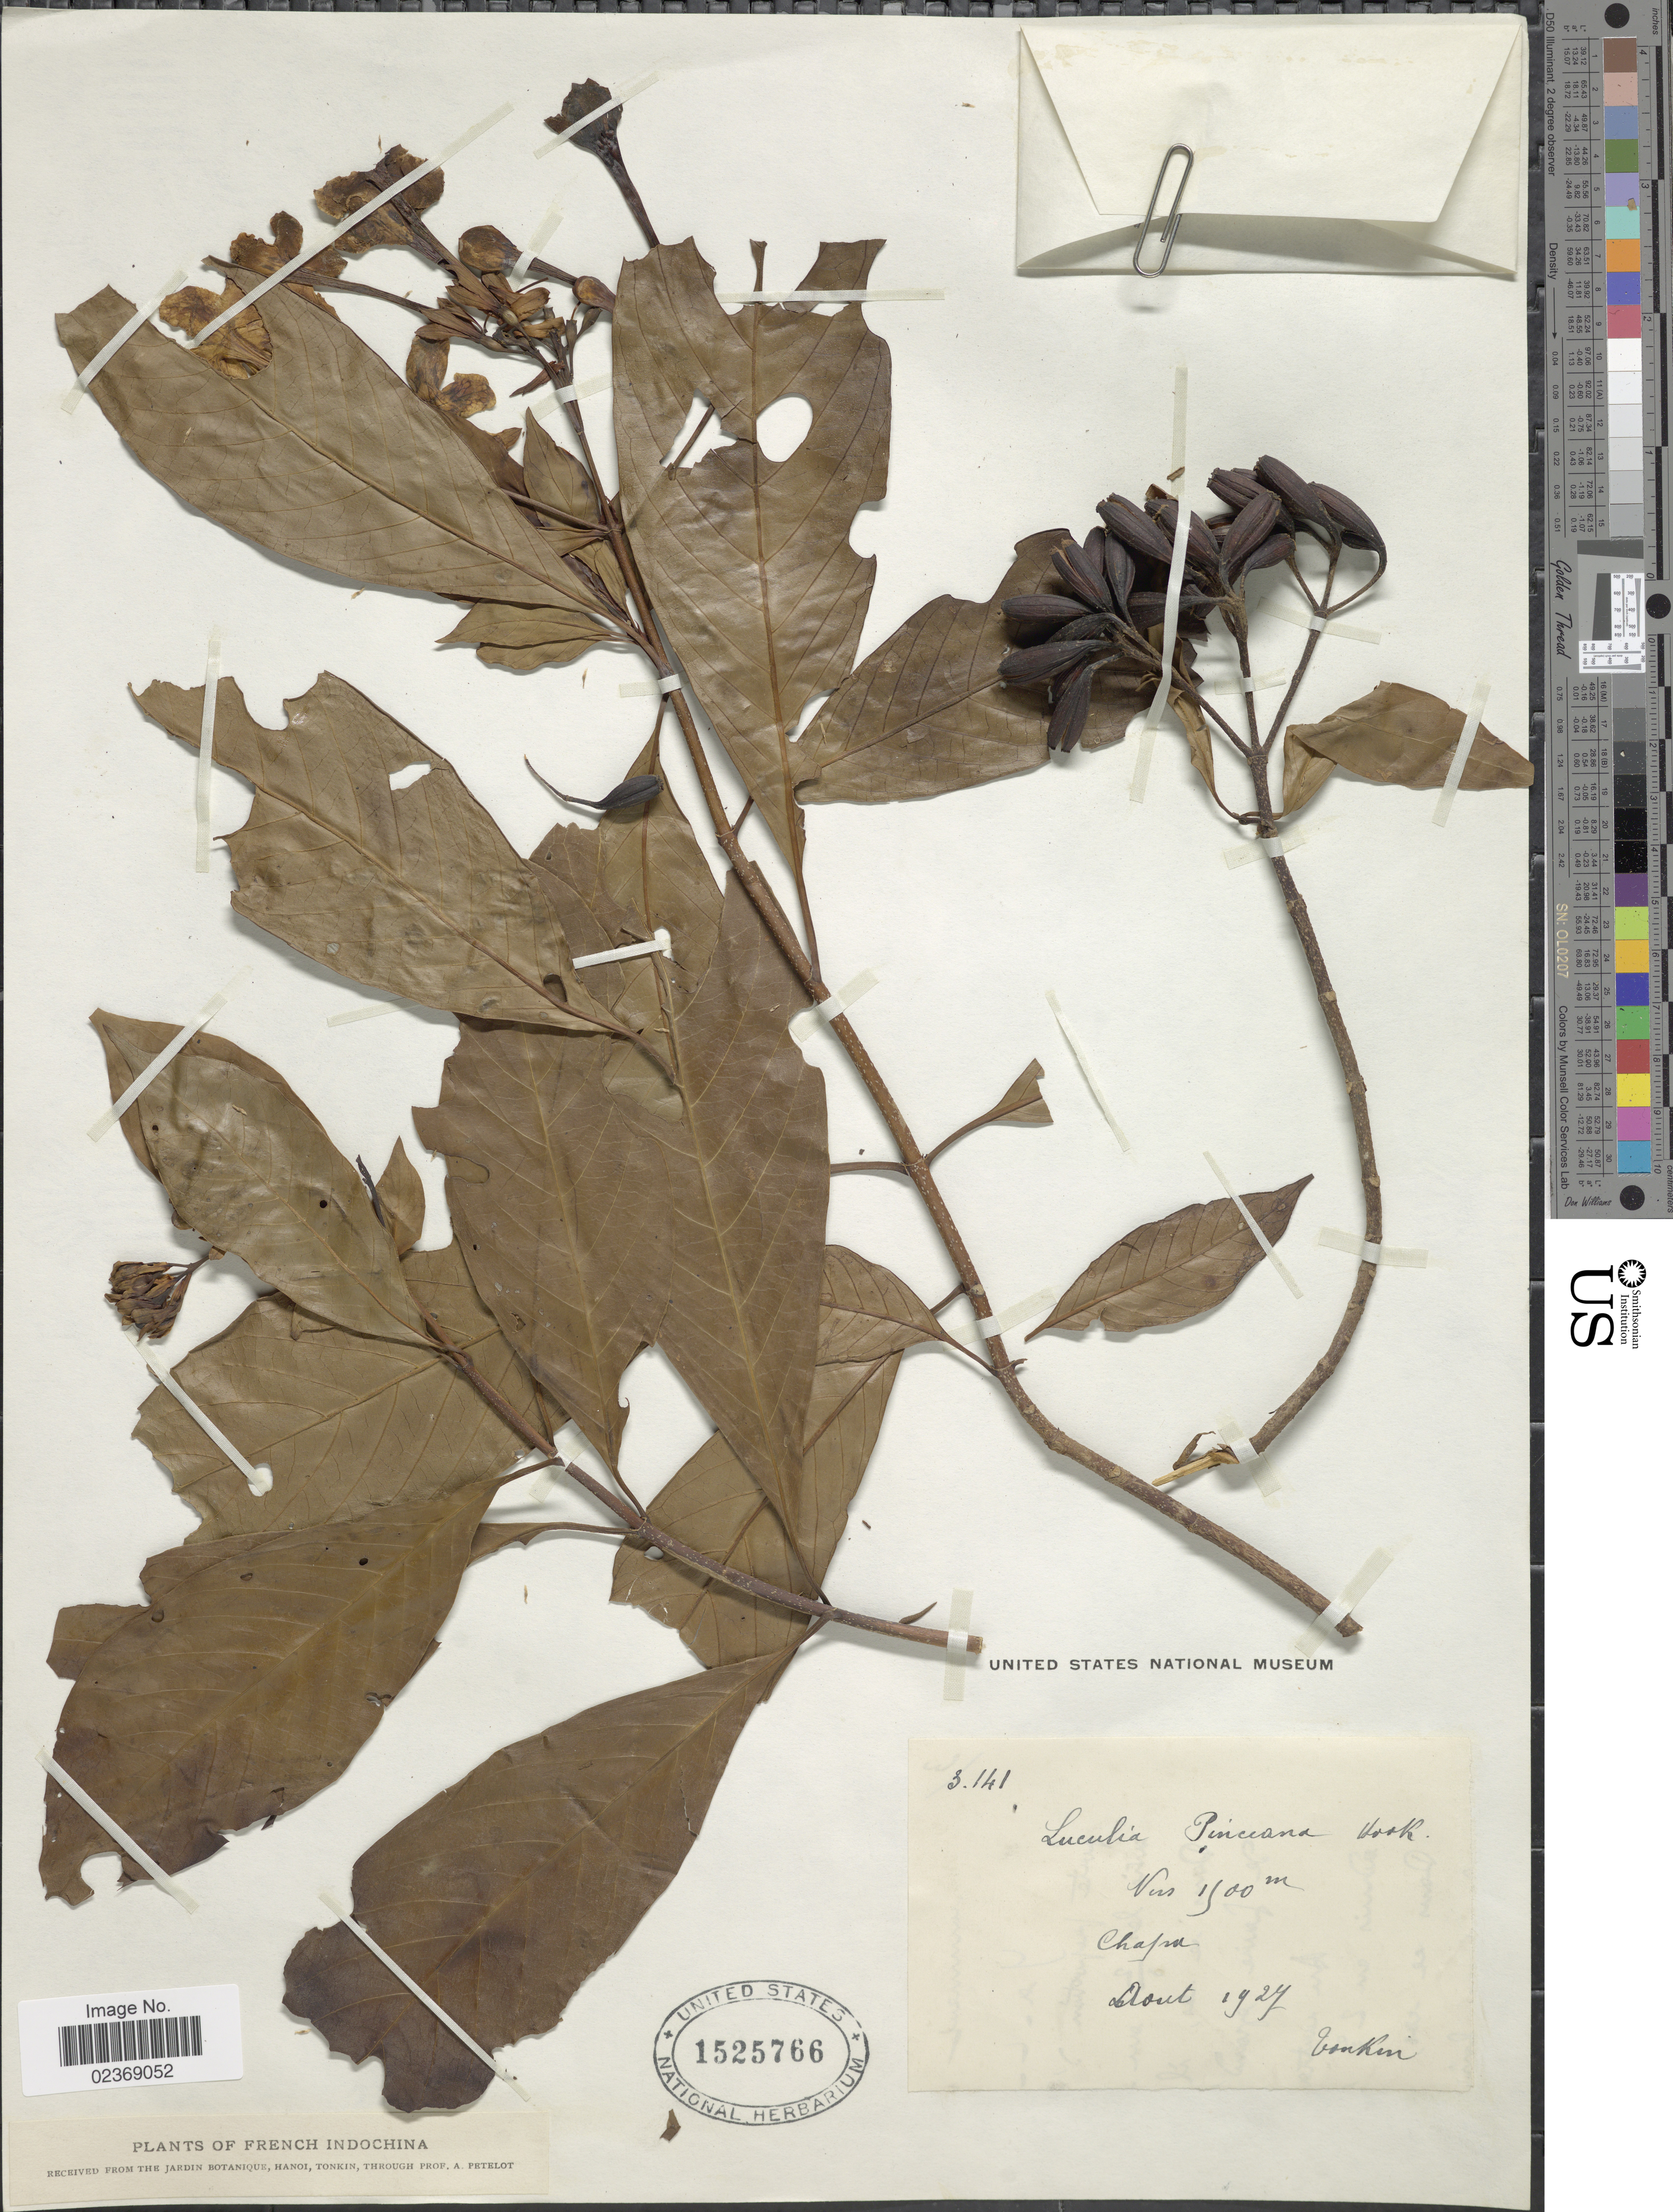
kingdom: Plantae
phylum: Tracheophyta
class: Magnoliopsida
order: Gentianales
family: Rubiaceae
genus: Luculia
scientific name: Luculia pinceana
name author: Hook.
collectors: ex herb. Jardin Botanique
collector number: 3141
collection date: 1927-08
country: Vietnam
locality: French Indochina, Tonkin, Chapa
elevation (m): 1900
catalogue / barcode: US 1525766